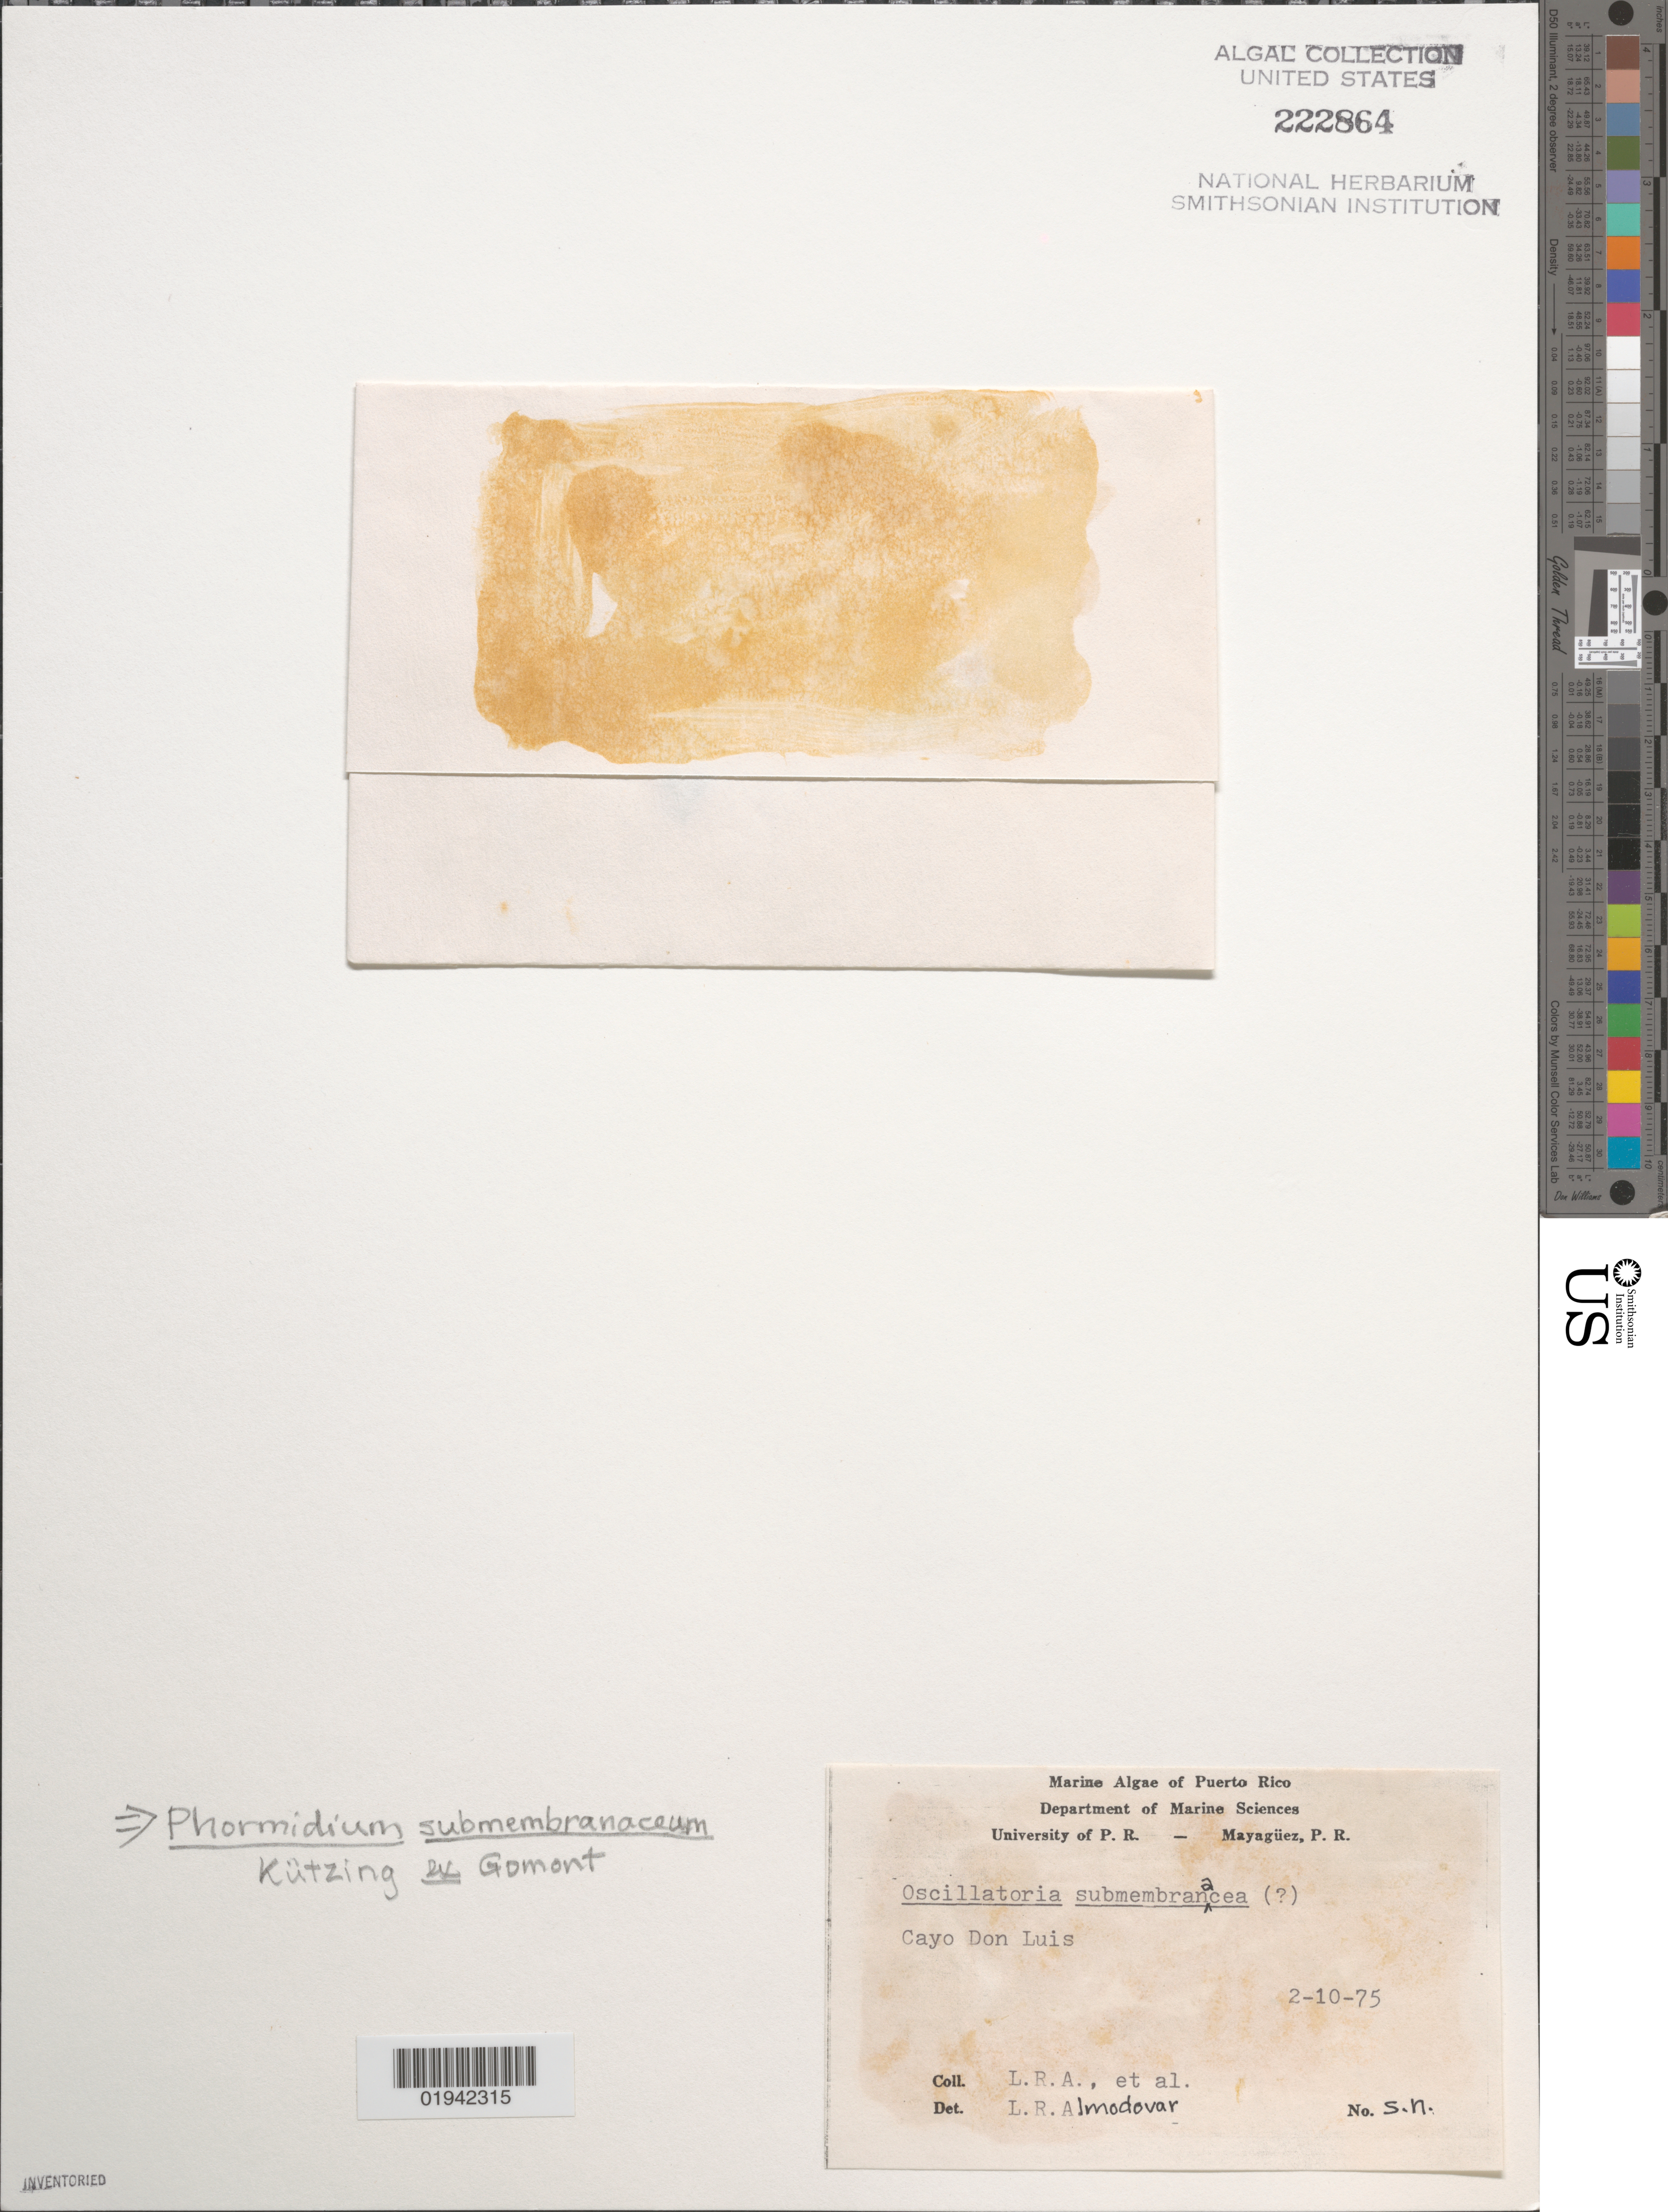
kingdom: Bacteria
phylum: Cyanobacteria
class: Cyanobacteriia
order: Cyanobacteriales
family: Oscillatoriaceae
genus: Phormidium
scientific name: Phormidium submembranaceum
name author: Kütz. ex Gomont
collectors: L. Almodovar et al.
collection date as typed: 10 Feb 1975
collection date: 1975-02-10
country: Puerto Rico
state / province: Lajas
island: Cayo Don Luis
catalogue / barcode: US 222864